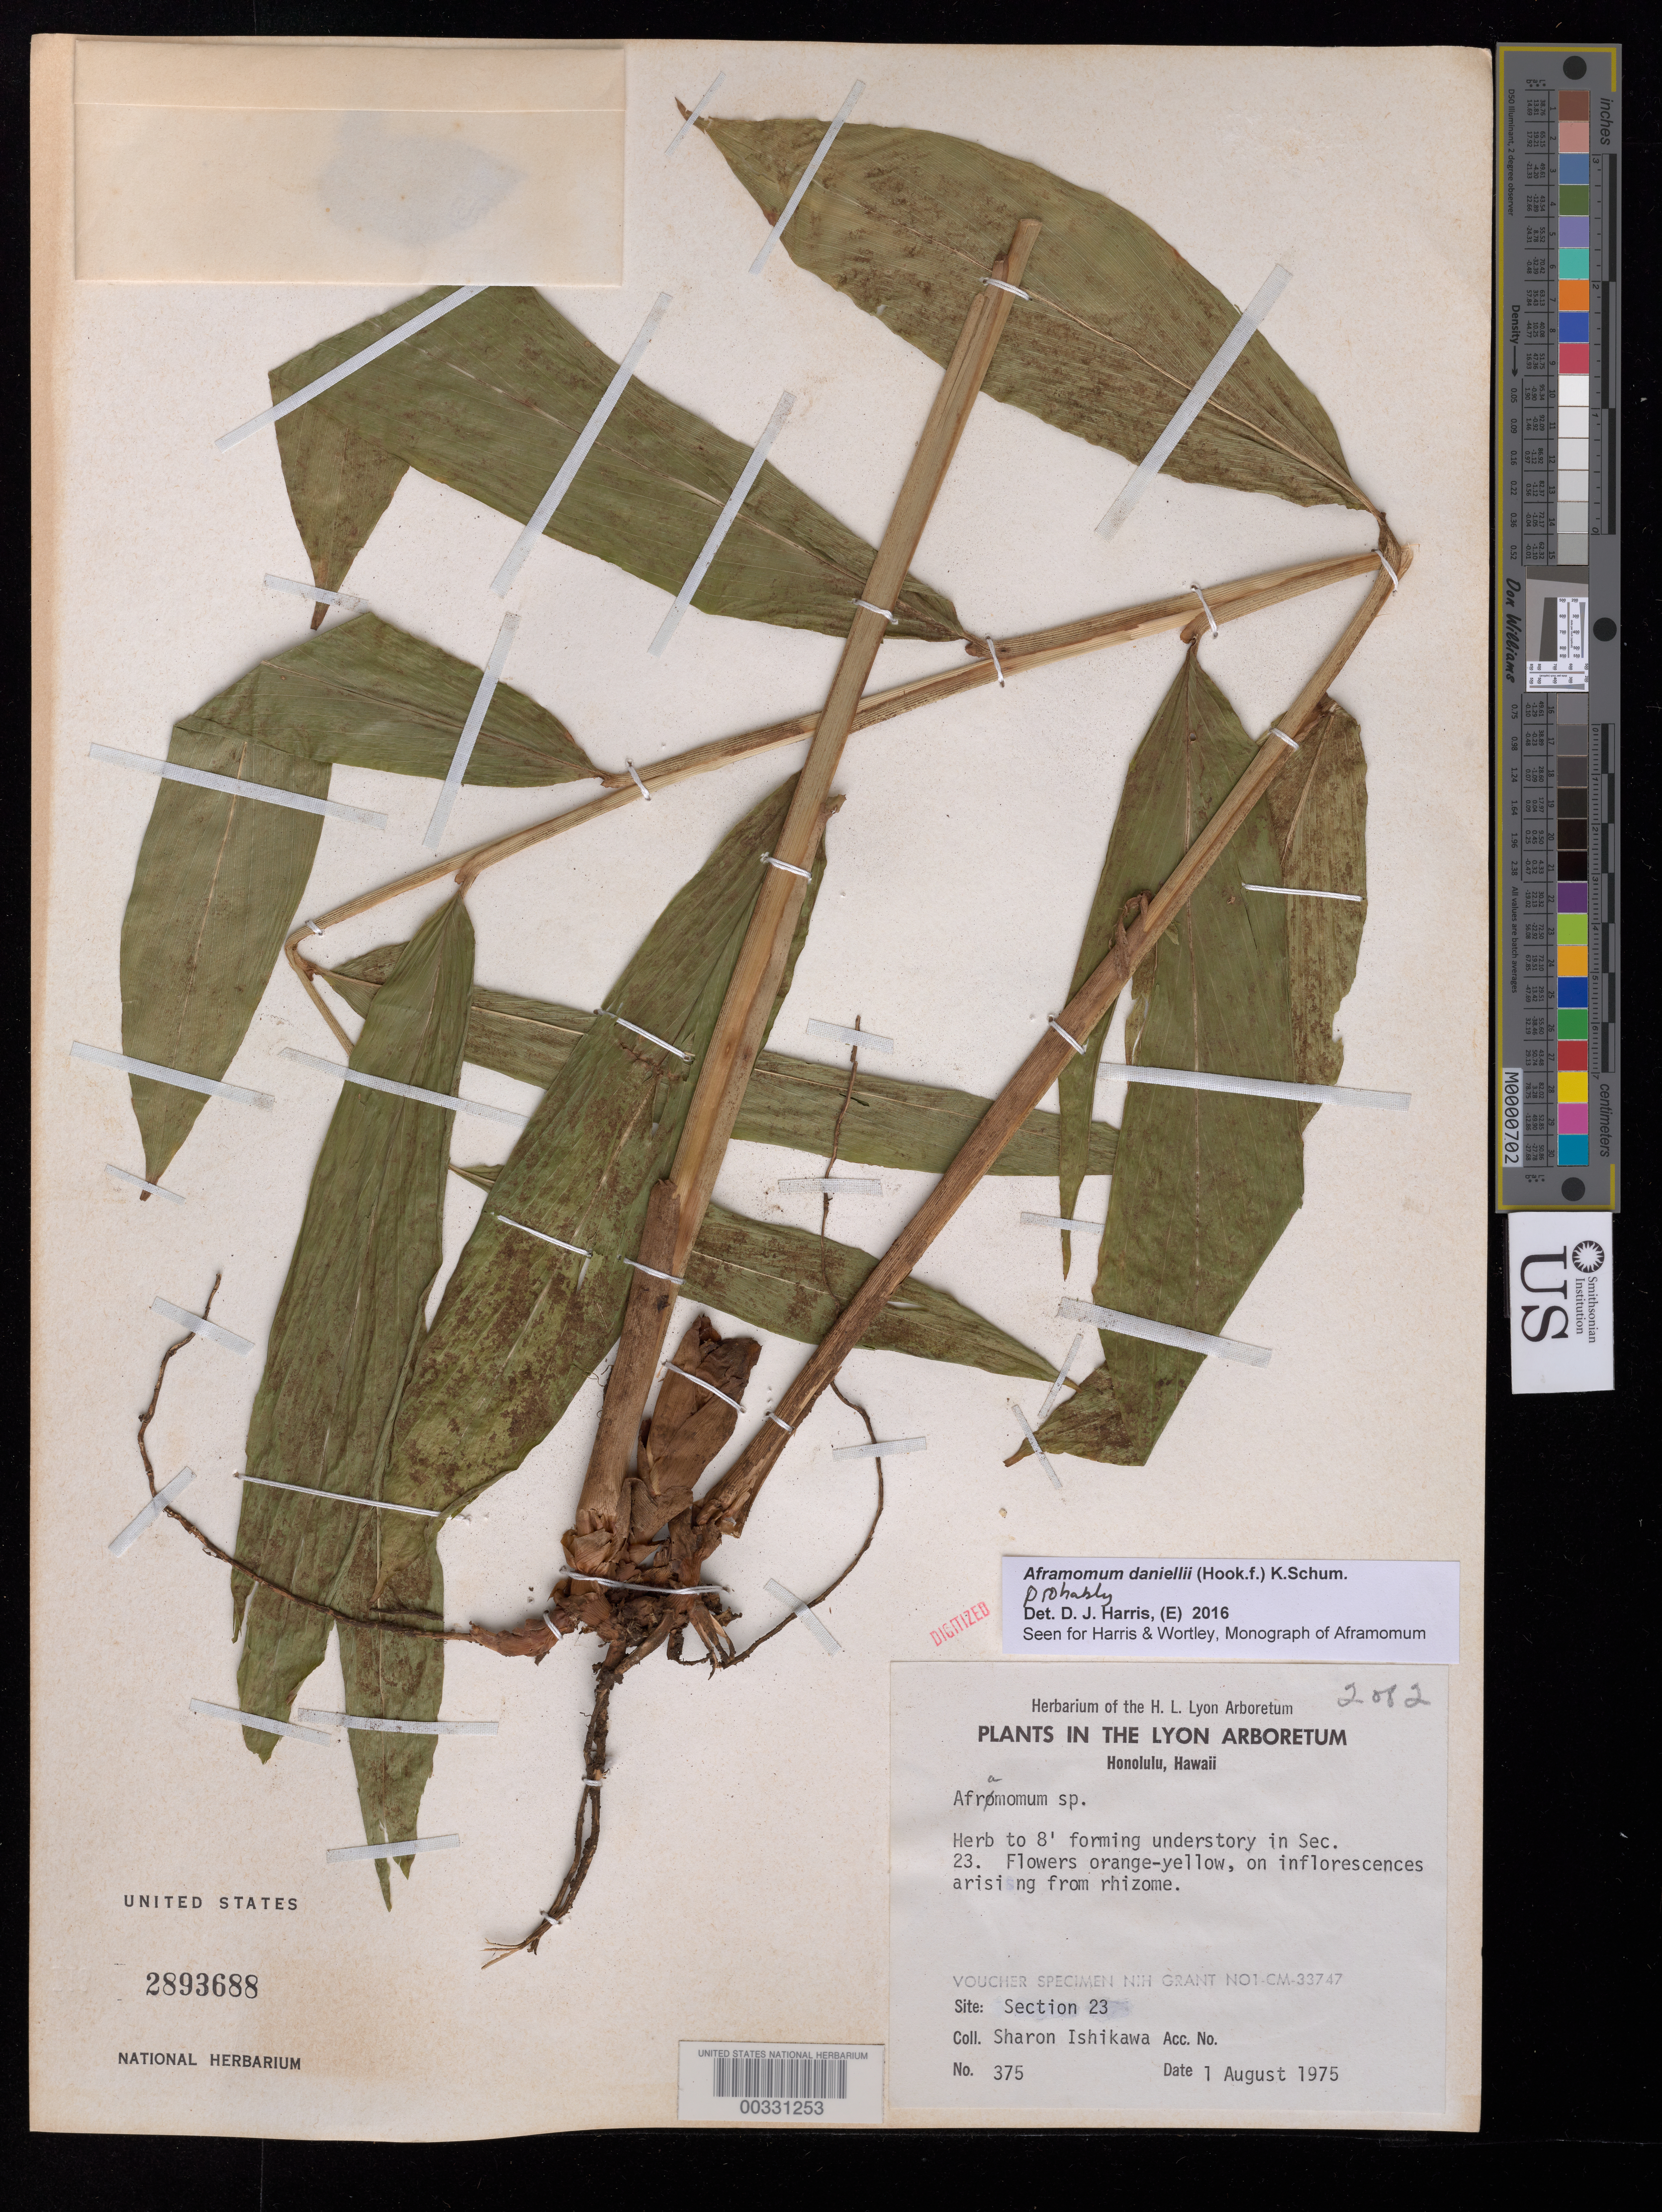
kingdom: Plantae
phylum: Tracheophyta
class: Liliopsida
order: Zingiberales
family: Zingiberaceae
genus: Aframomum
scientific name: Aframomum daniellii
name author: (Hook. f.) K. Schum.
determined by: Harris, D. J.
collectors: S. Ishikawa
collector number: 375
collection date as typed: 01 Aug 1975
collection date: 1975-08-01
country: United States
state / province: Florida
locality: Southern Florida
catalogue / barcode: US 2893688